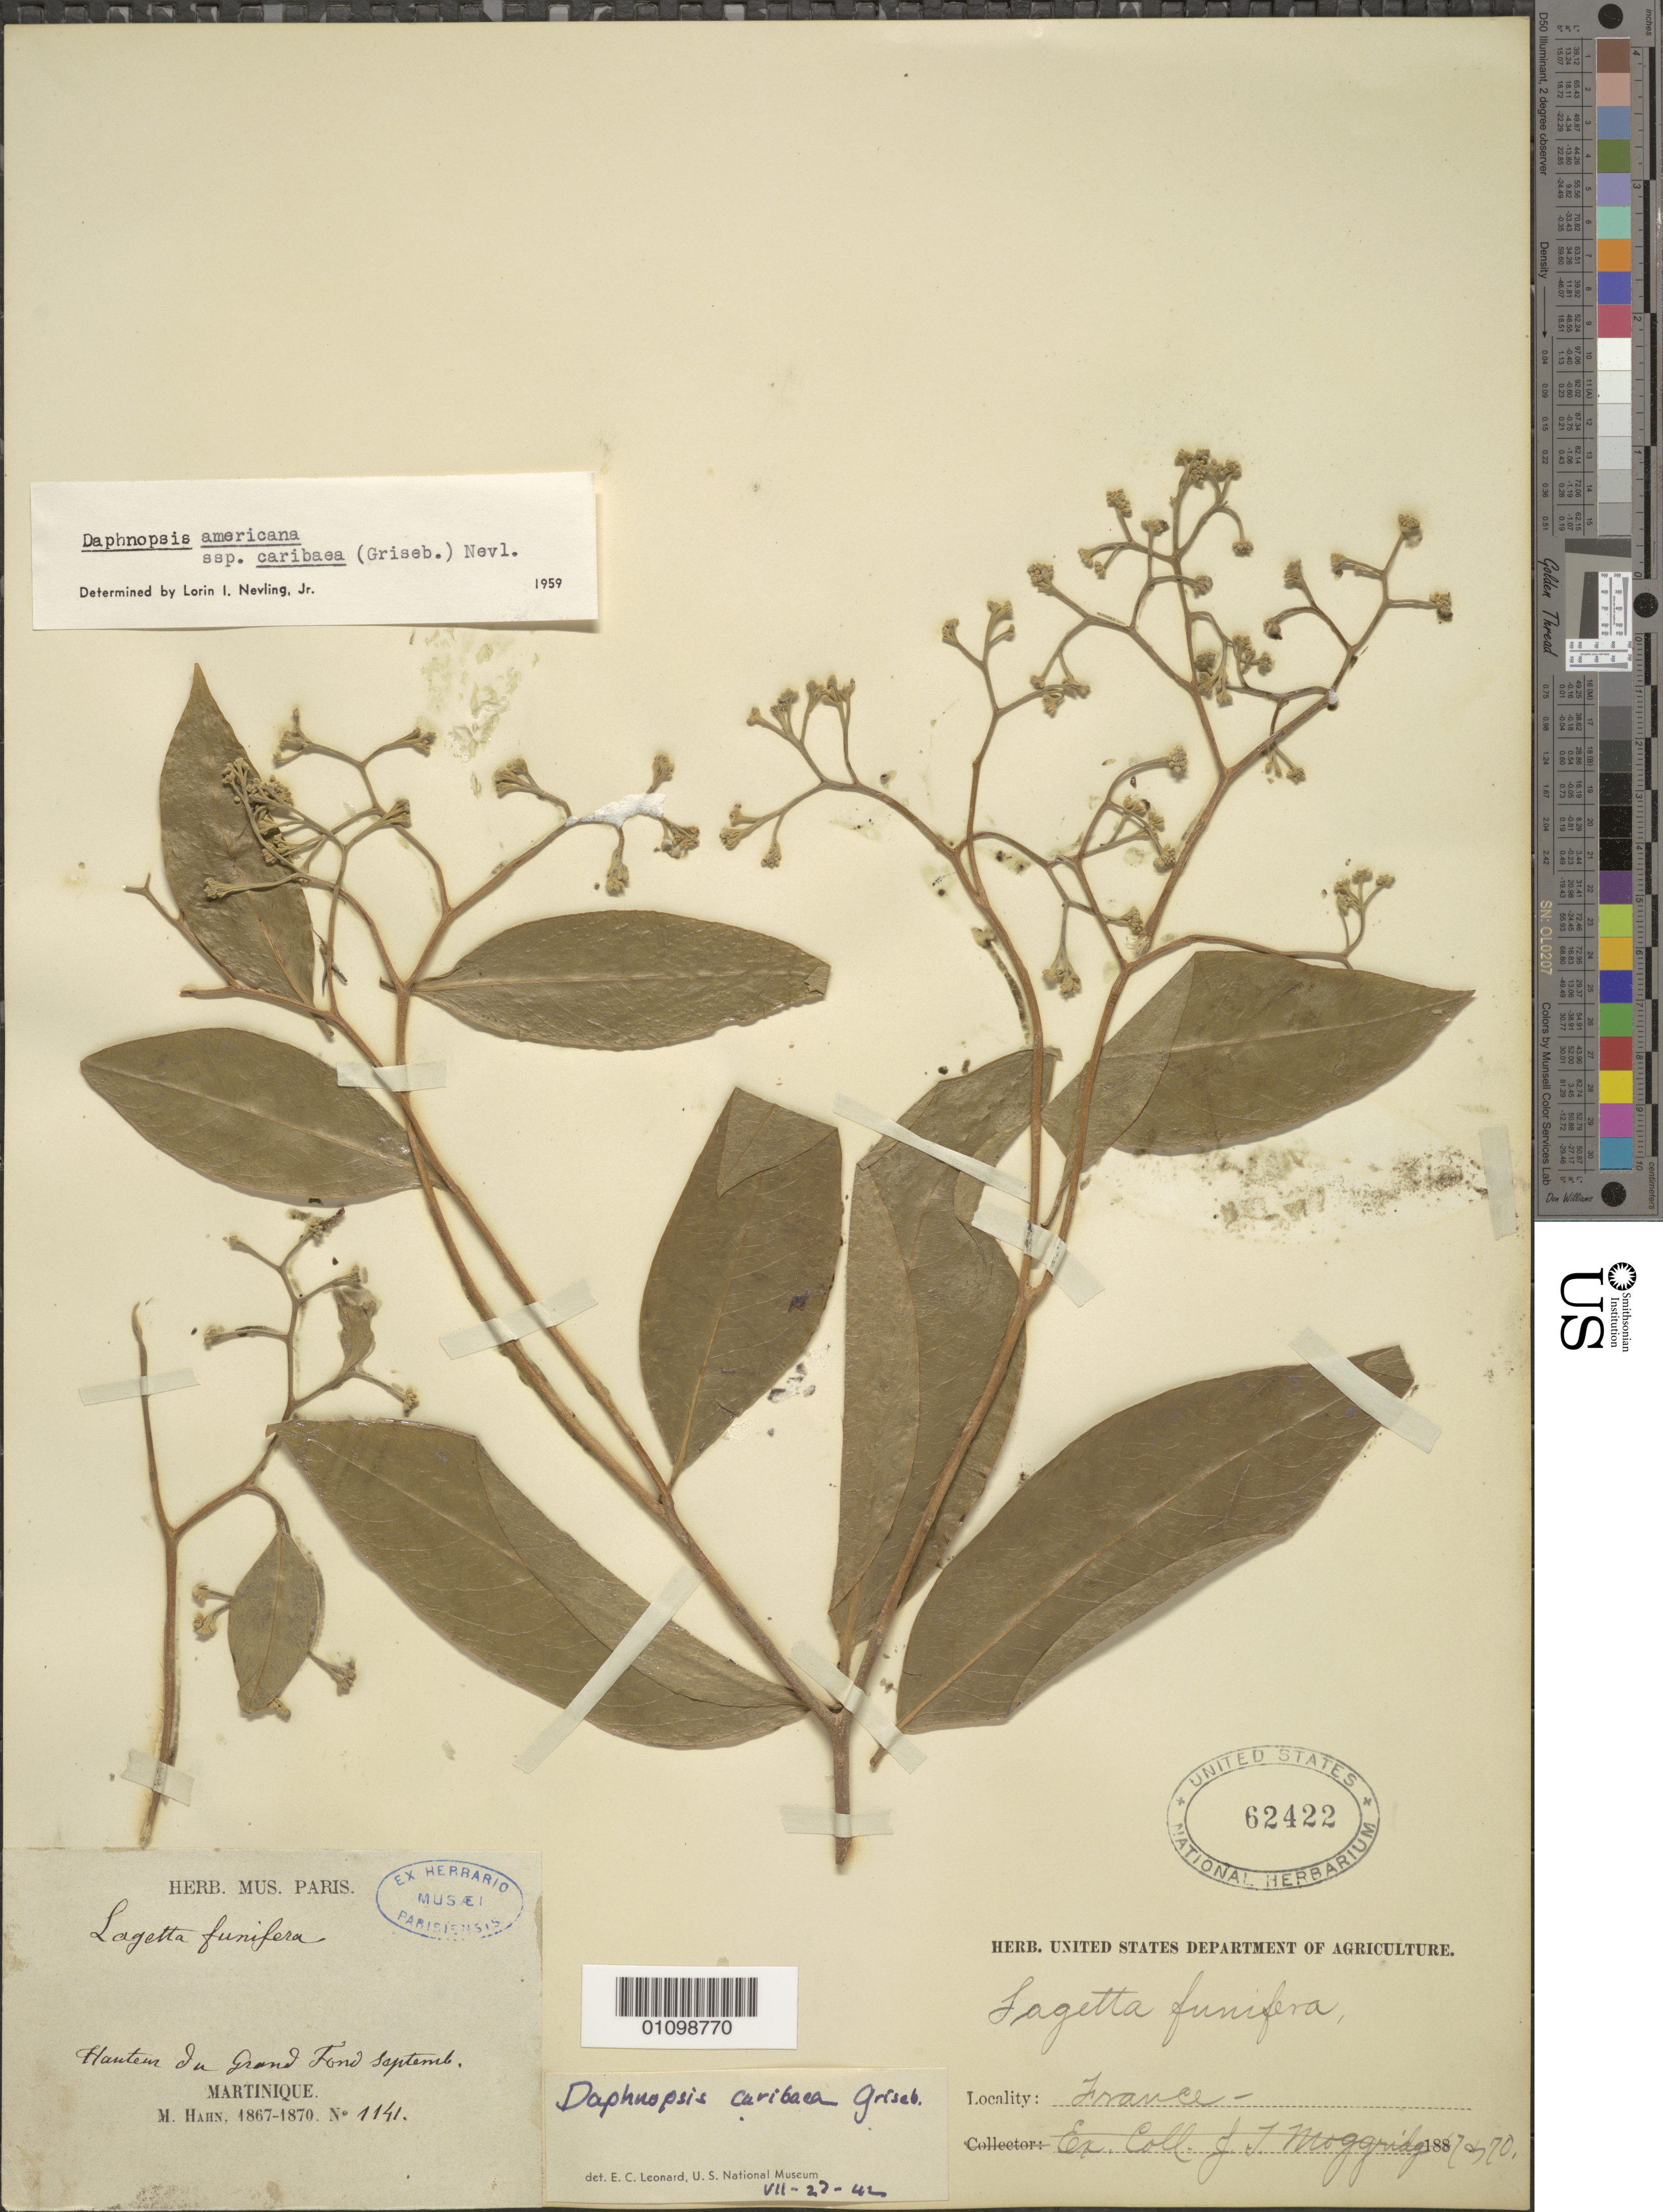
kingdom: Plantae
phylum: Tracheophyta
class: Magnoliopsida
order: Malvales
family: Thymelaeaceae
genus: Daphnopsis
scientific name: Daphnopsis americana subsp. caribaea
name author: (Griseb.) Nevling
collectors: M. Hahn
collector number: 1141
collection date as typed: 1867 to -- --- 1870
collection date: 1867/1870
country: Martinique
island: Martinique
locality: Hauteur la Grand Fond septemb.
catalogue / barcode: US 62422